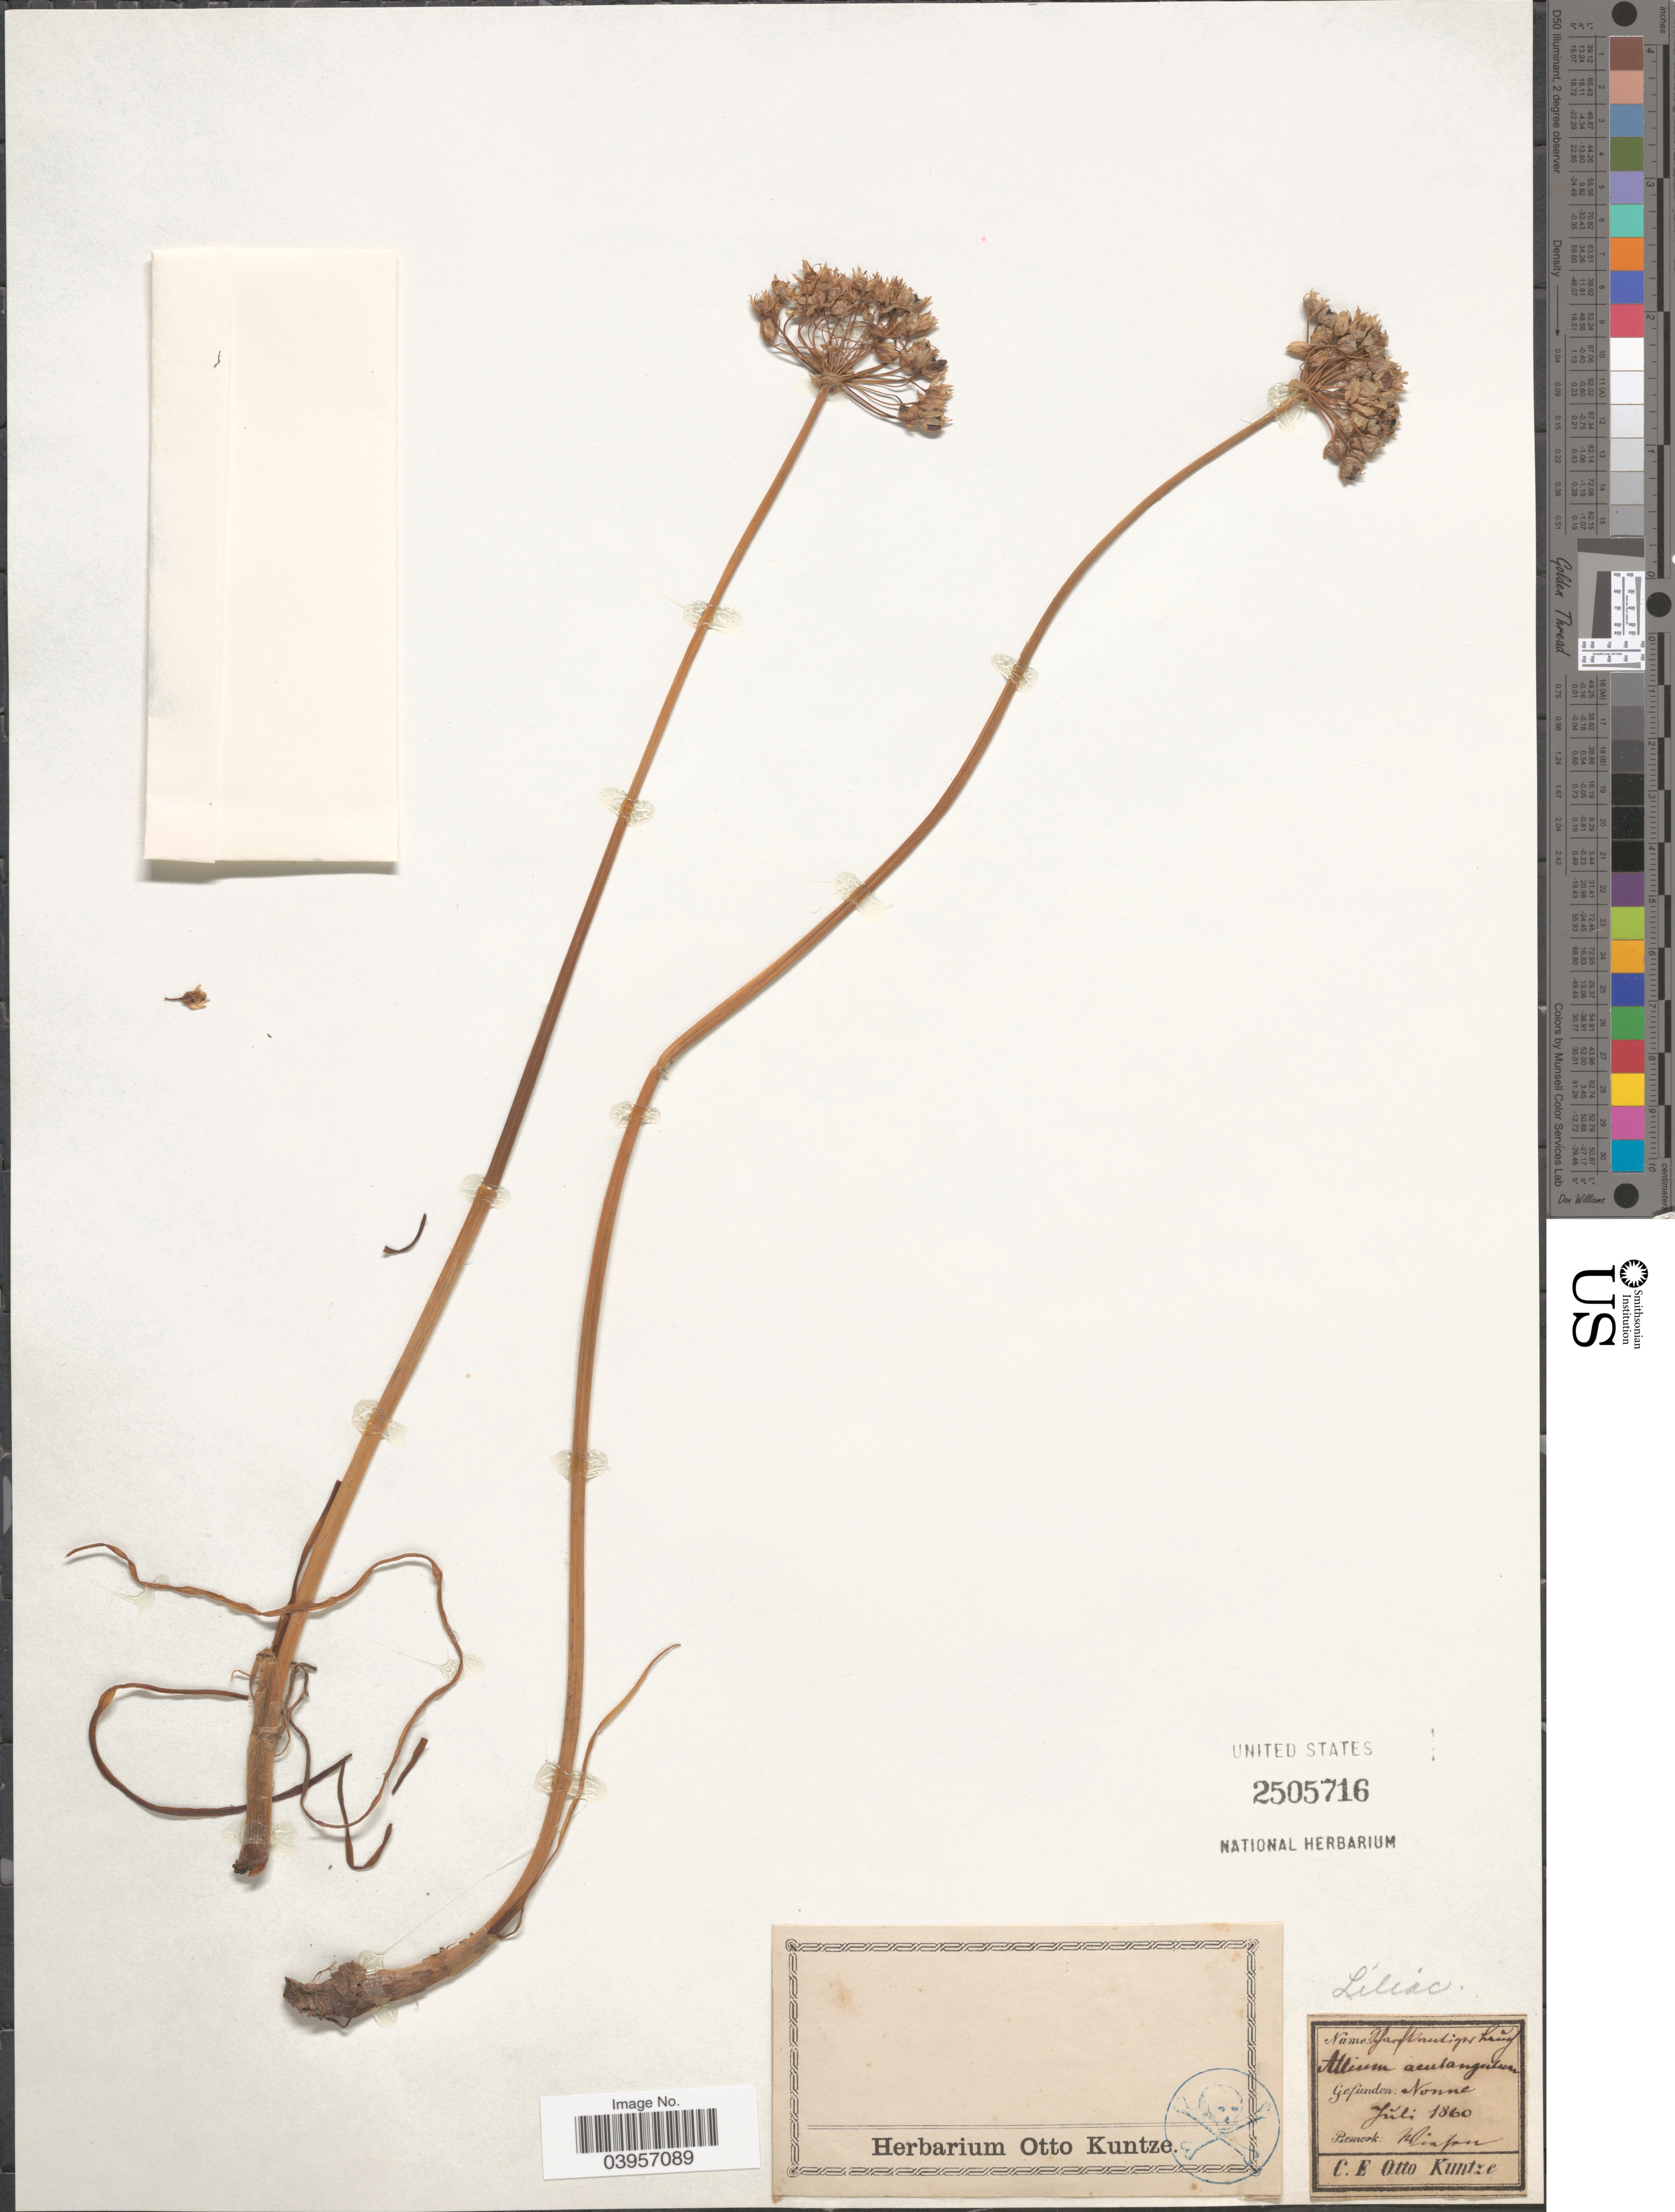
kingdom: Plantae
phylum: Tracheophyta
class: Liliopsida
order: Asparagales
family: Amaryllidaceae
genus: Allium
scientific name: Allium acutangulum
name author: Schrad.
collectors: C.E.O. Kuntze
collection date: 1860-07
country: Germany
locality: Nonne.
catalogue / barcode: US 2505716